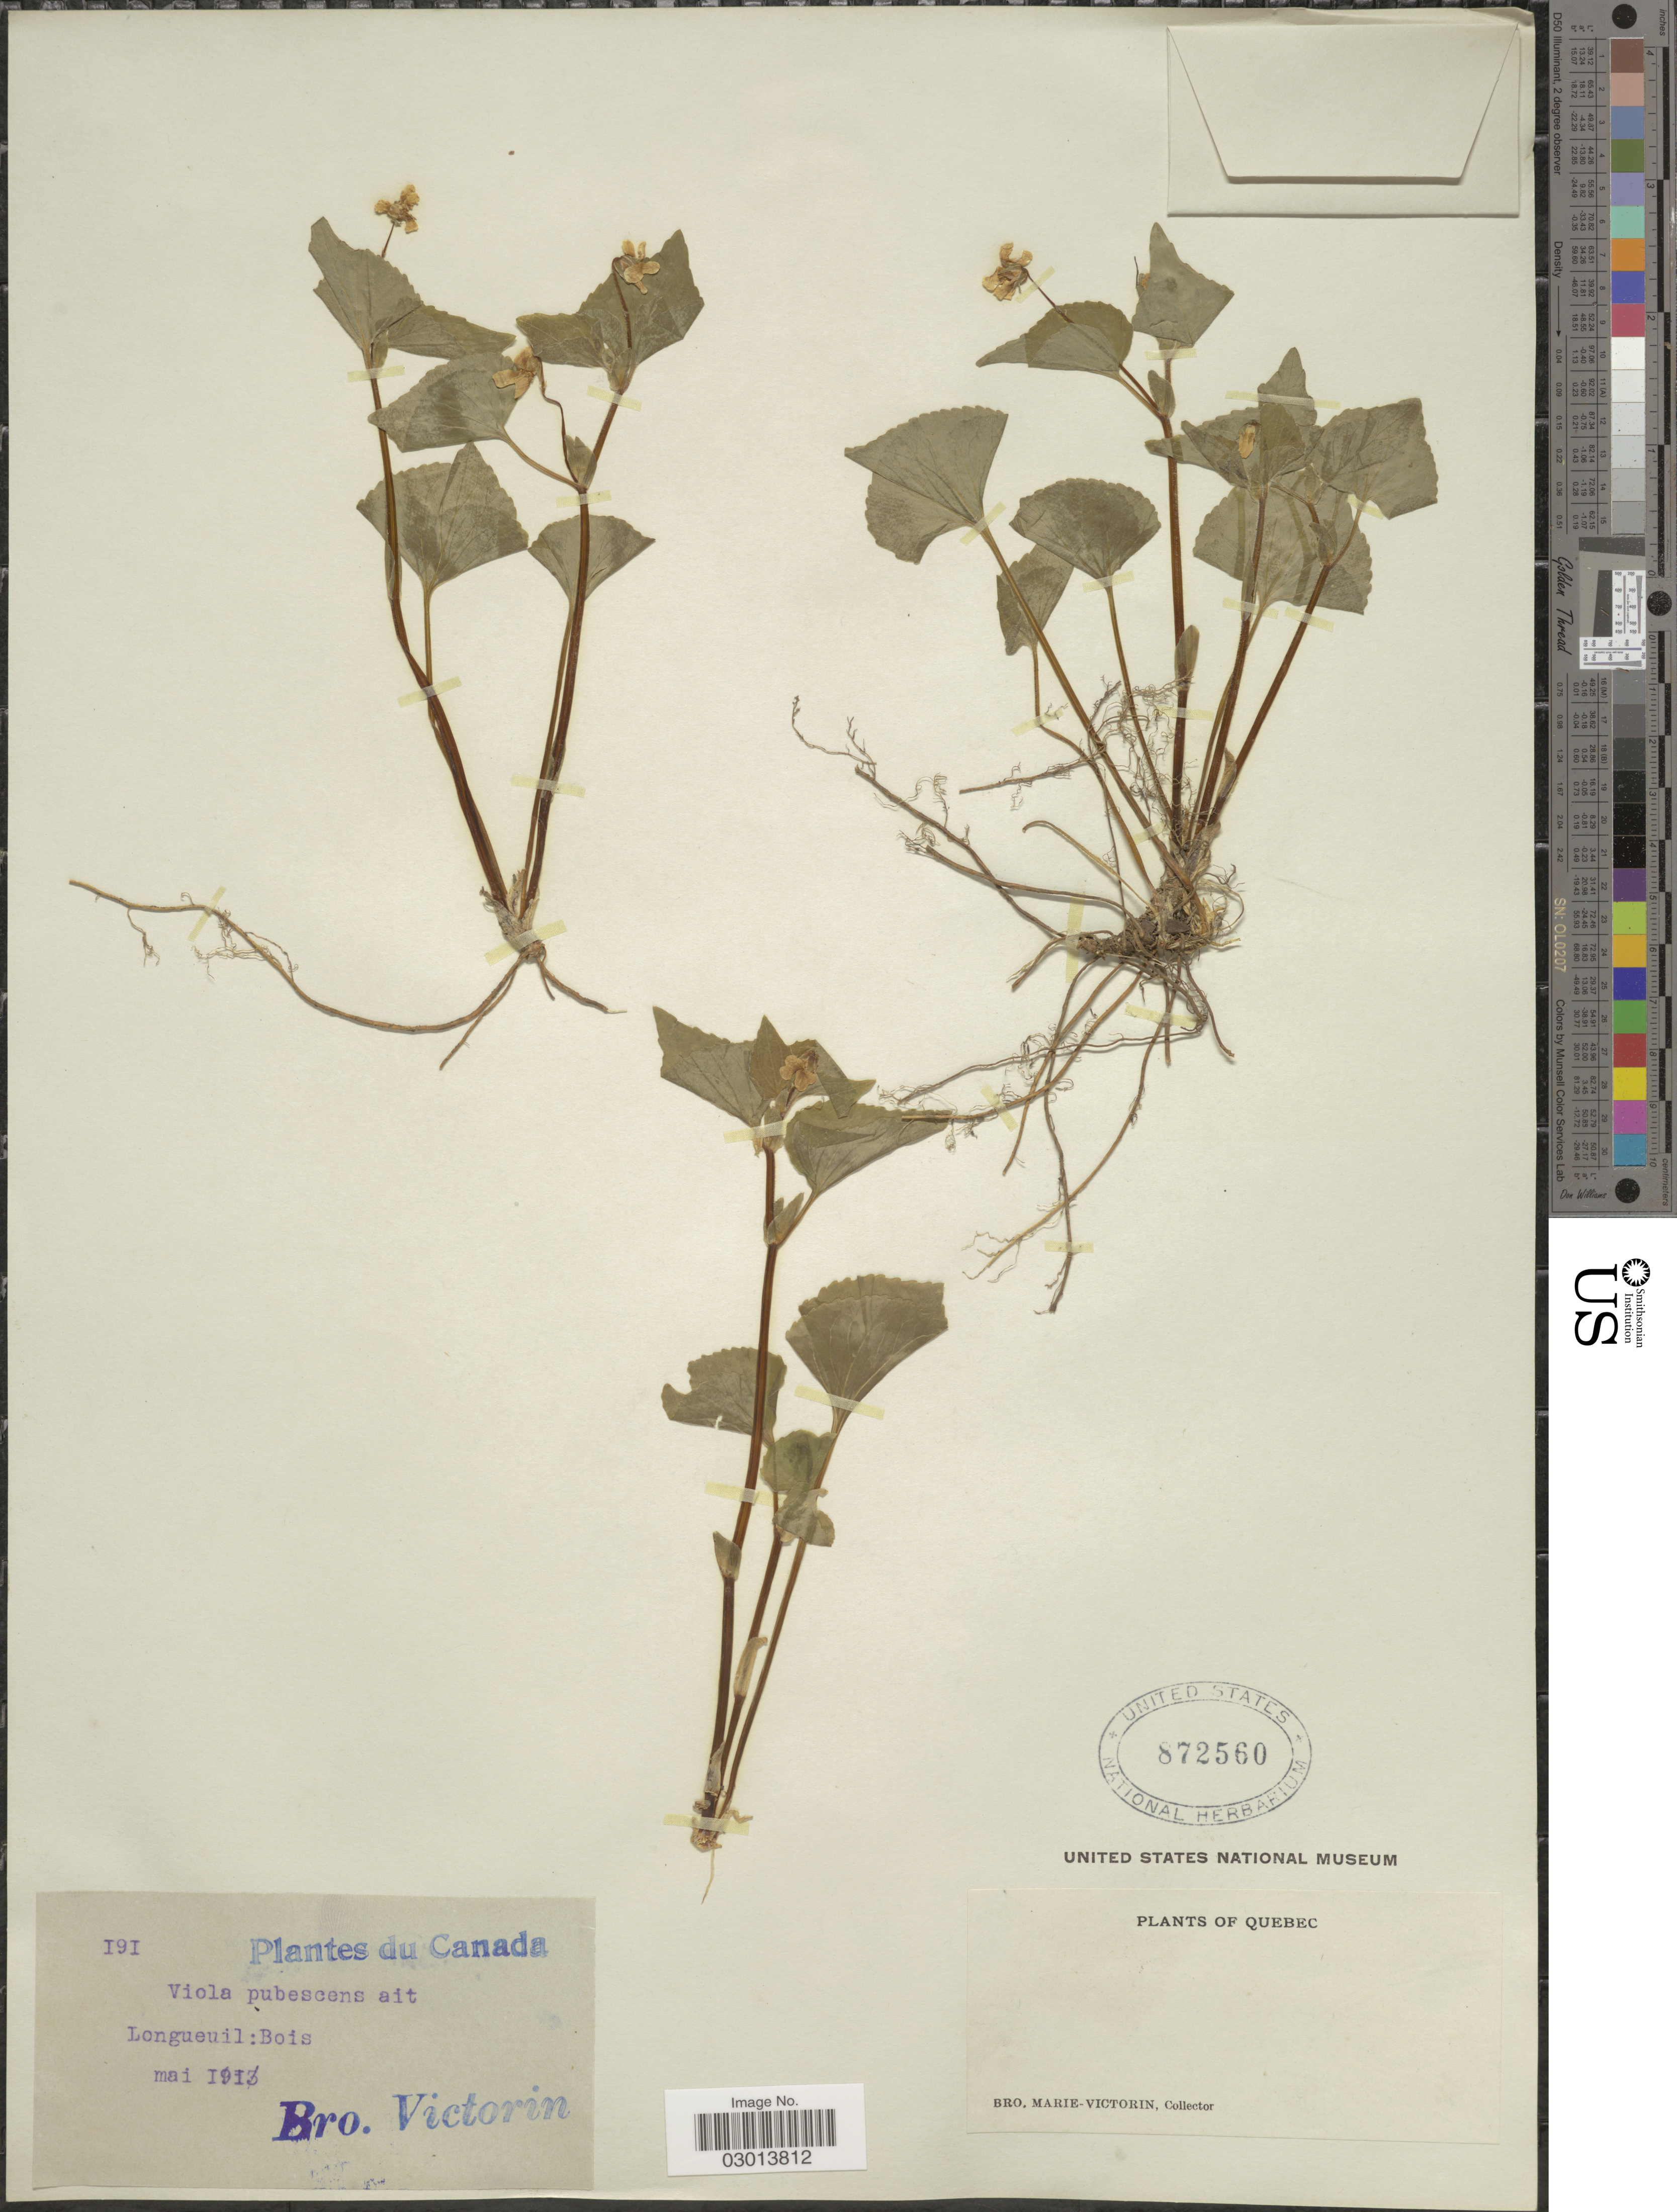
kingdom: Plantae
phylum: Tracheophyta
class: Magnoliopsida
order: Malpighiales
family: Violaceae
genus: Viola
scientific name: Viola pubescens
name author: Aiton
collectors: Fr. Marie-Victorin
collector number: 191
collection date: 1913-05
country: Canada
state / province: Quebec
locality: Longueuil: Bois.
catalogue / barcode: US 872560